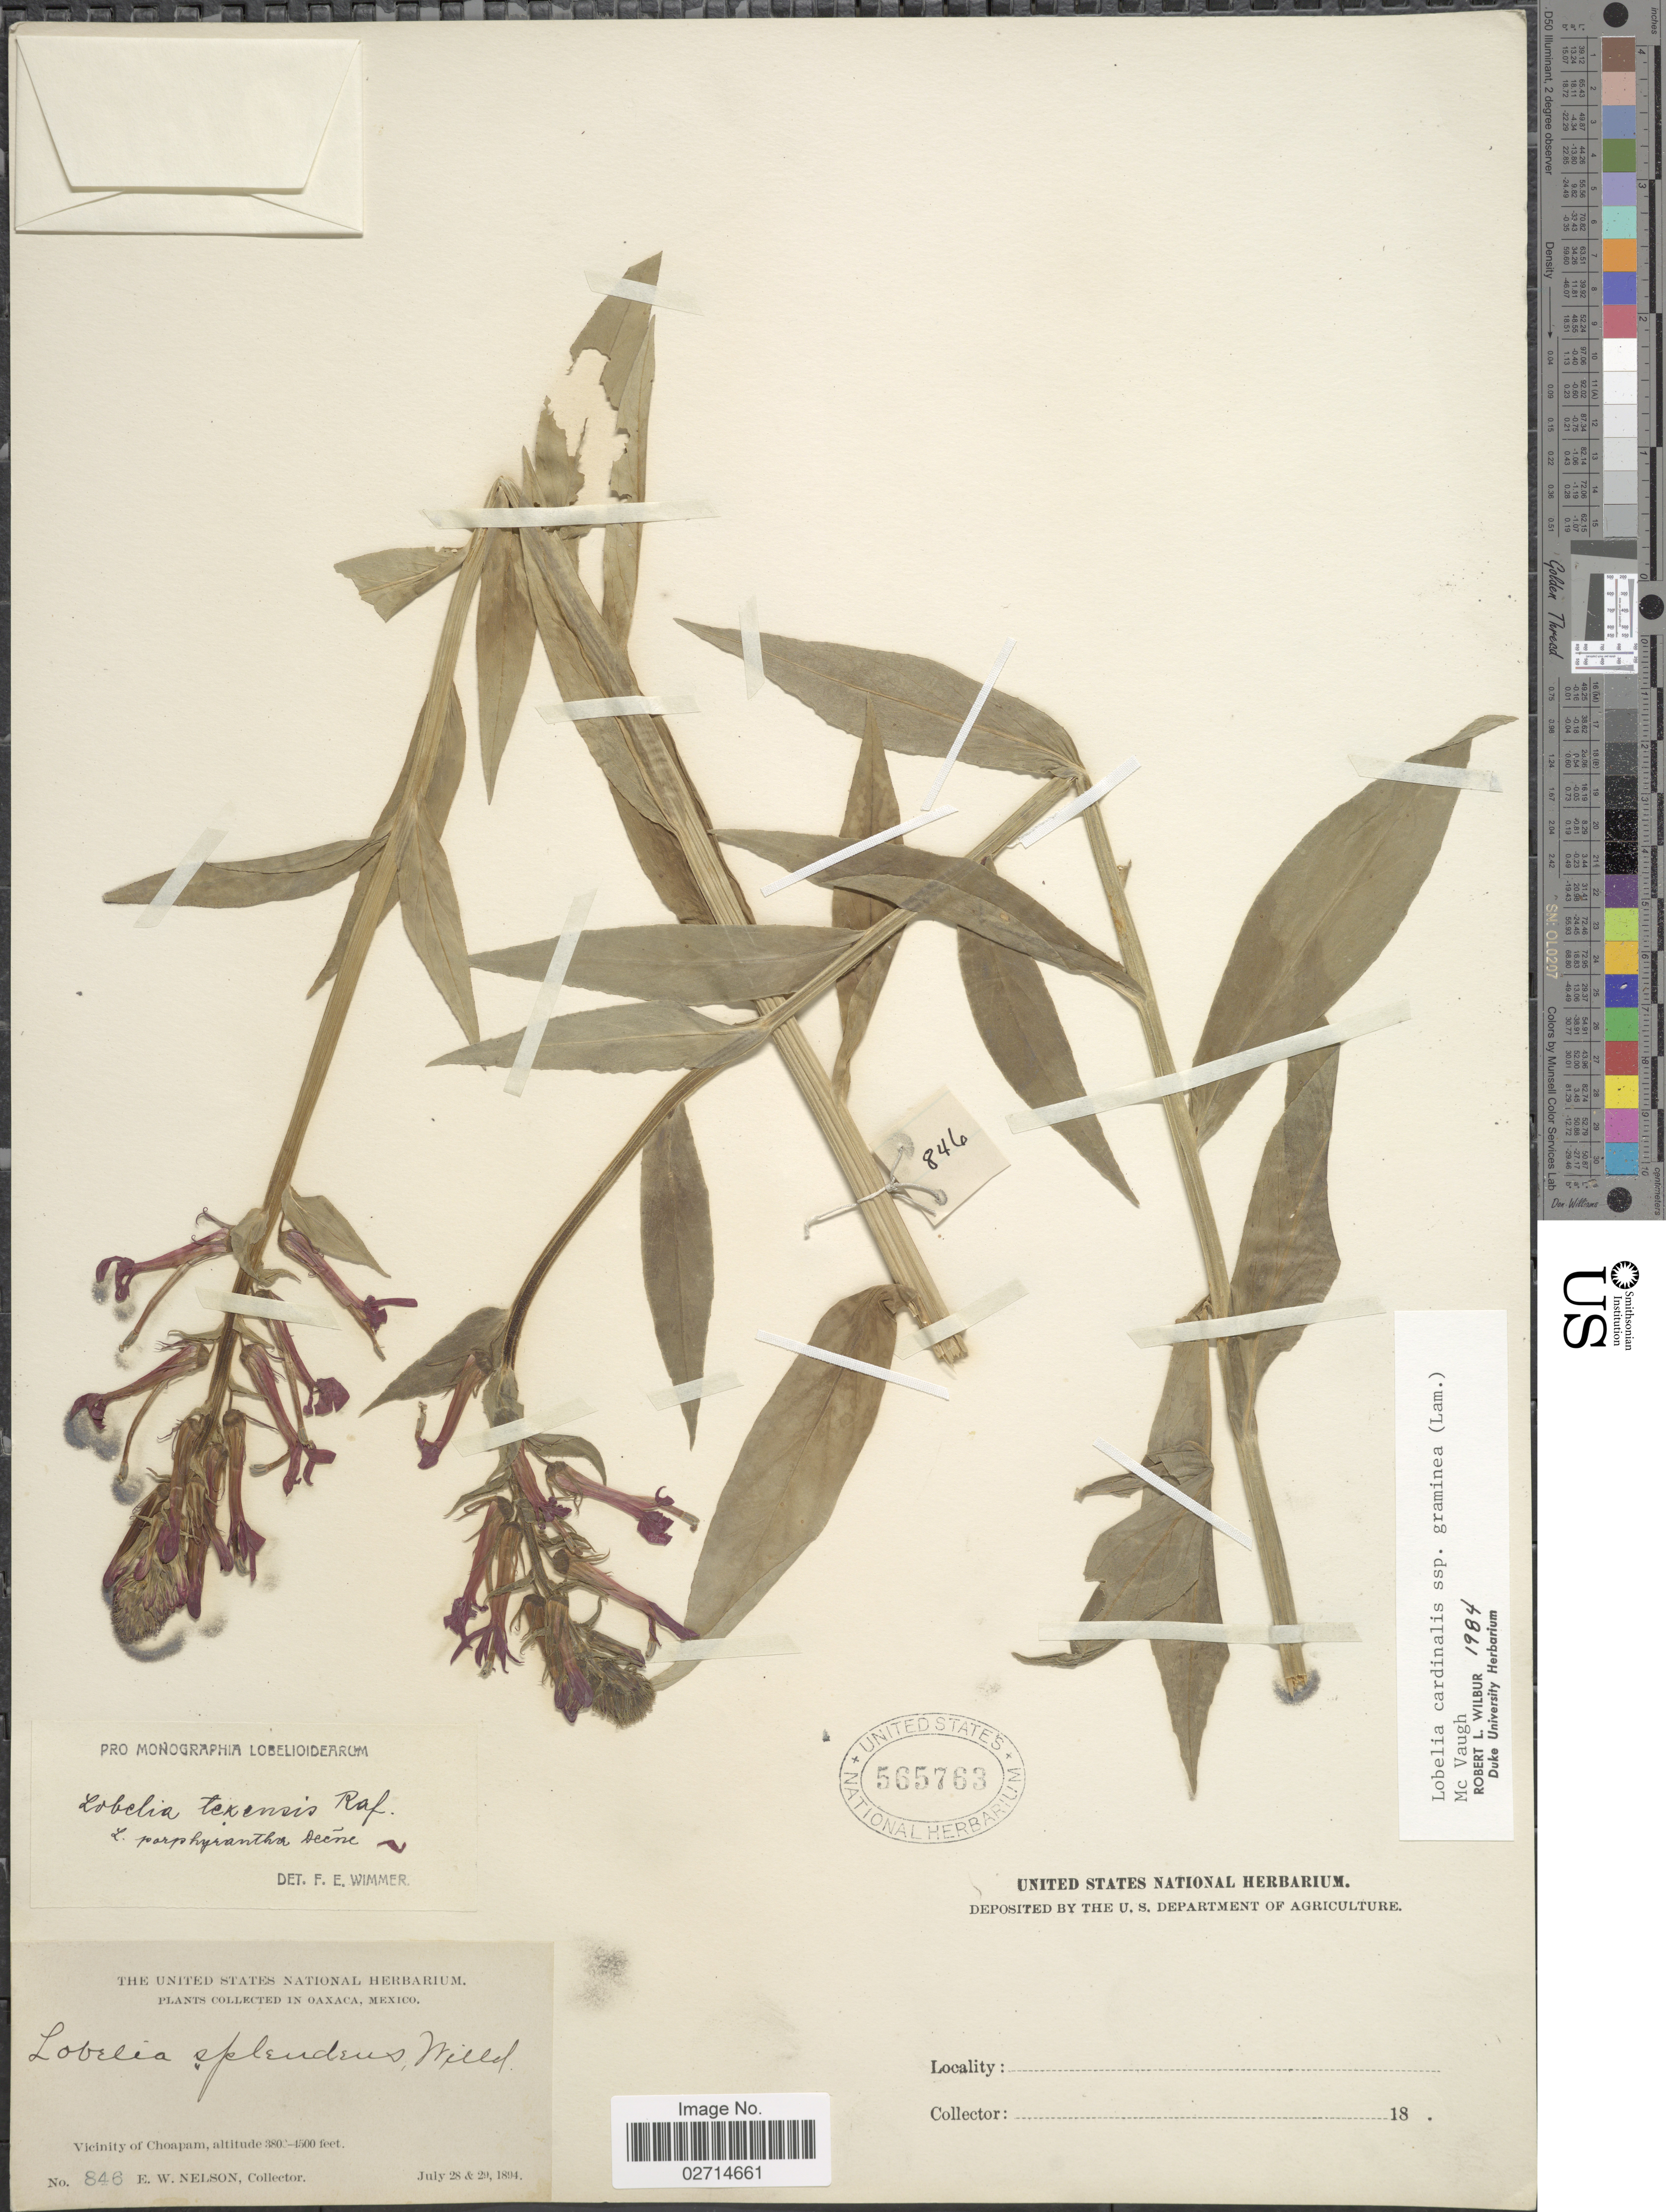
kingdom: Plantae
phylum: Tracheophyta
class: Magnoliopsida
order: Asterales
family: Campanulaceae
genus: Lobelia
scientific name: Lobelia cardinalis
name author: L.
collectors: E. W. Nelson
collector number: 846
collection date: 1894-07-28/1894-07-29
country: Mexico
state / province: Oaxaca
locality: Vicinity of Choapam.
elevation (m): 1159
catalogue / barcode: US 565763